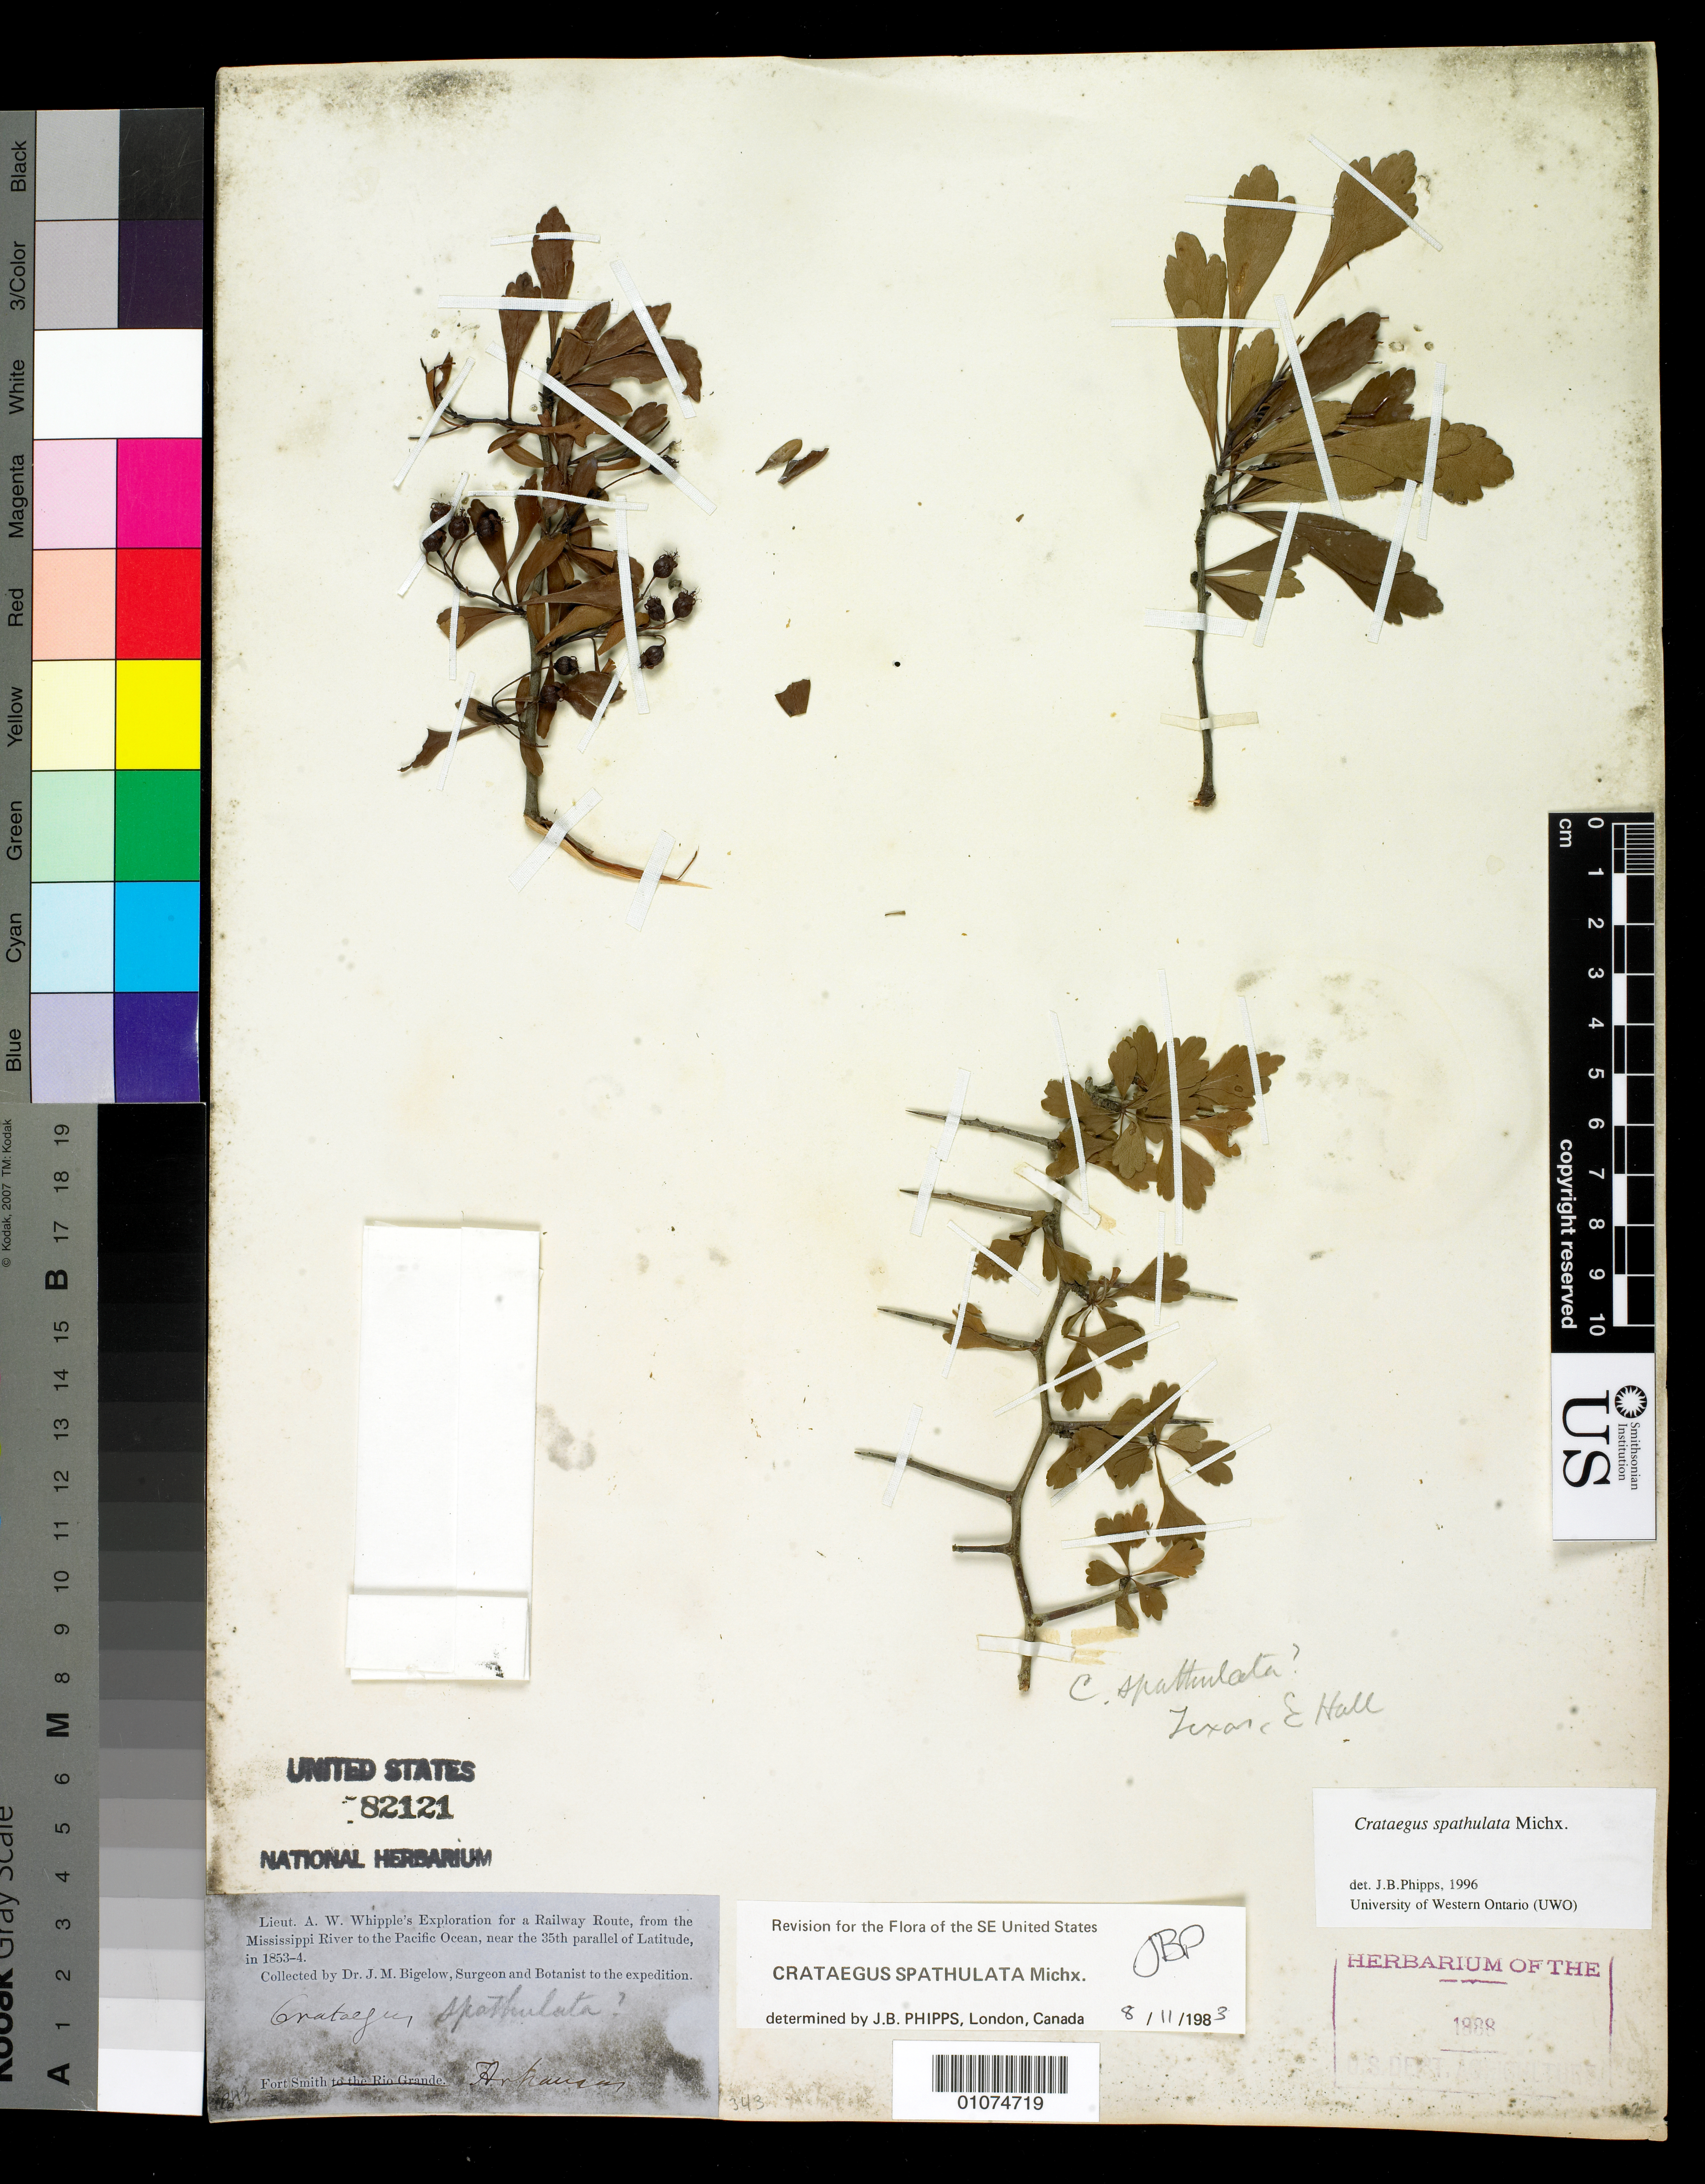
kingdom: Plantae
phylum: Tracheophyta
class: Magnoliopsida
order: Rosales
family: Rosaceae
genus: Crataegus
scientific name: Crataegus spathulata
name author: Michx.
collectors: J. M. Bigelow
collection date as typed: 1853 to -- -- 1854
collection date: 1853/1854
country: United States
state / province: Arkansas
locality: Fort smith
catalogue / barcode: US 82121